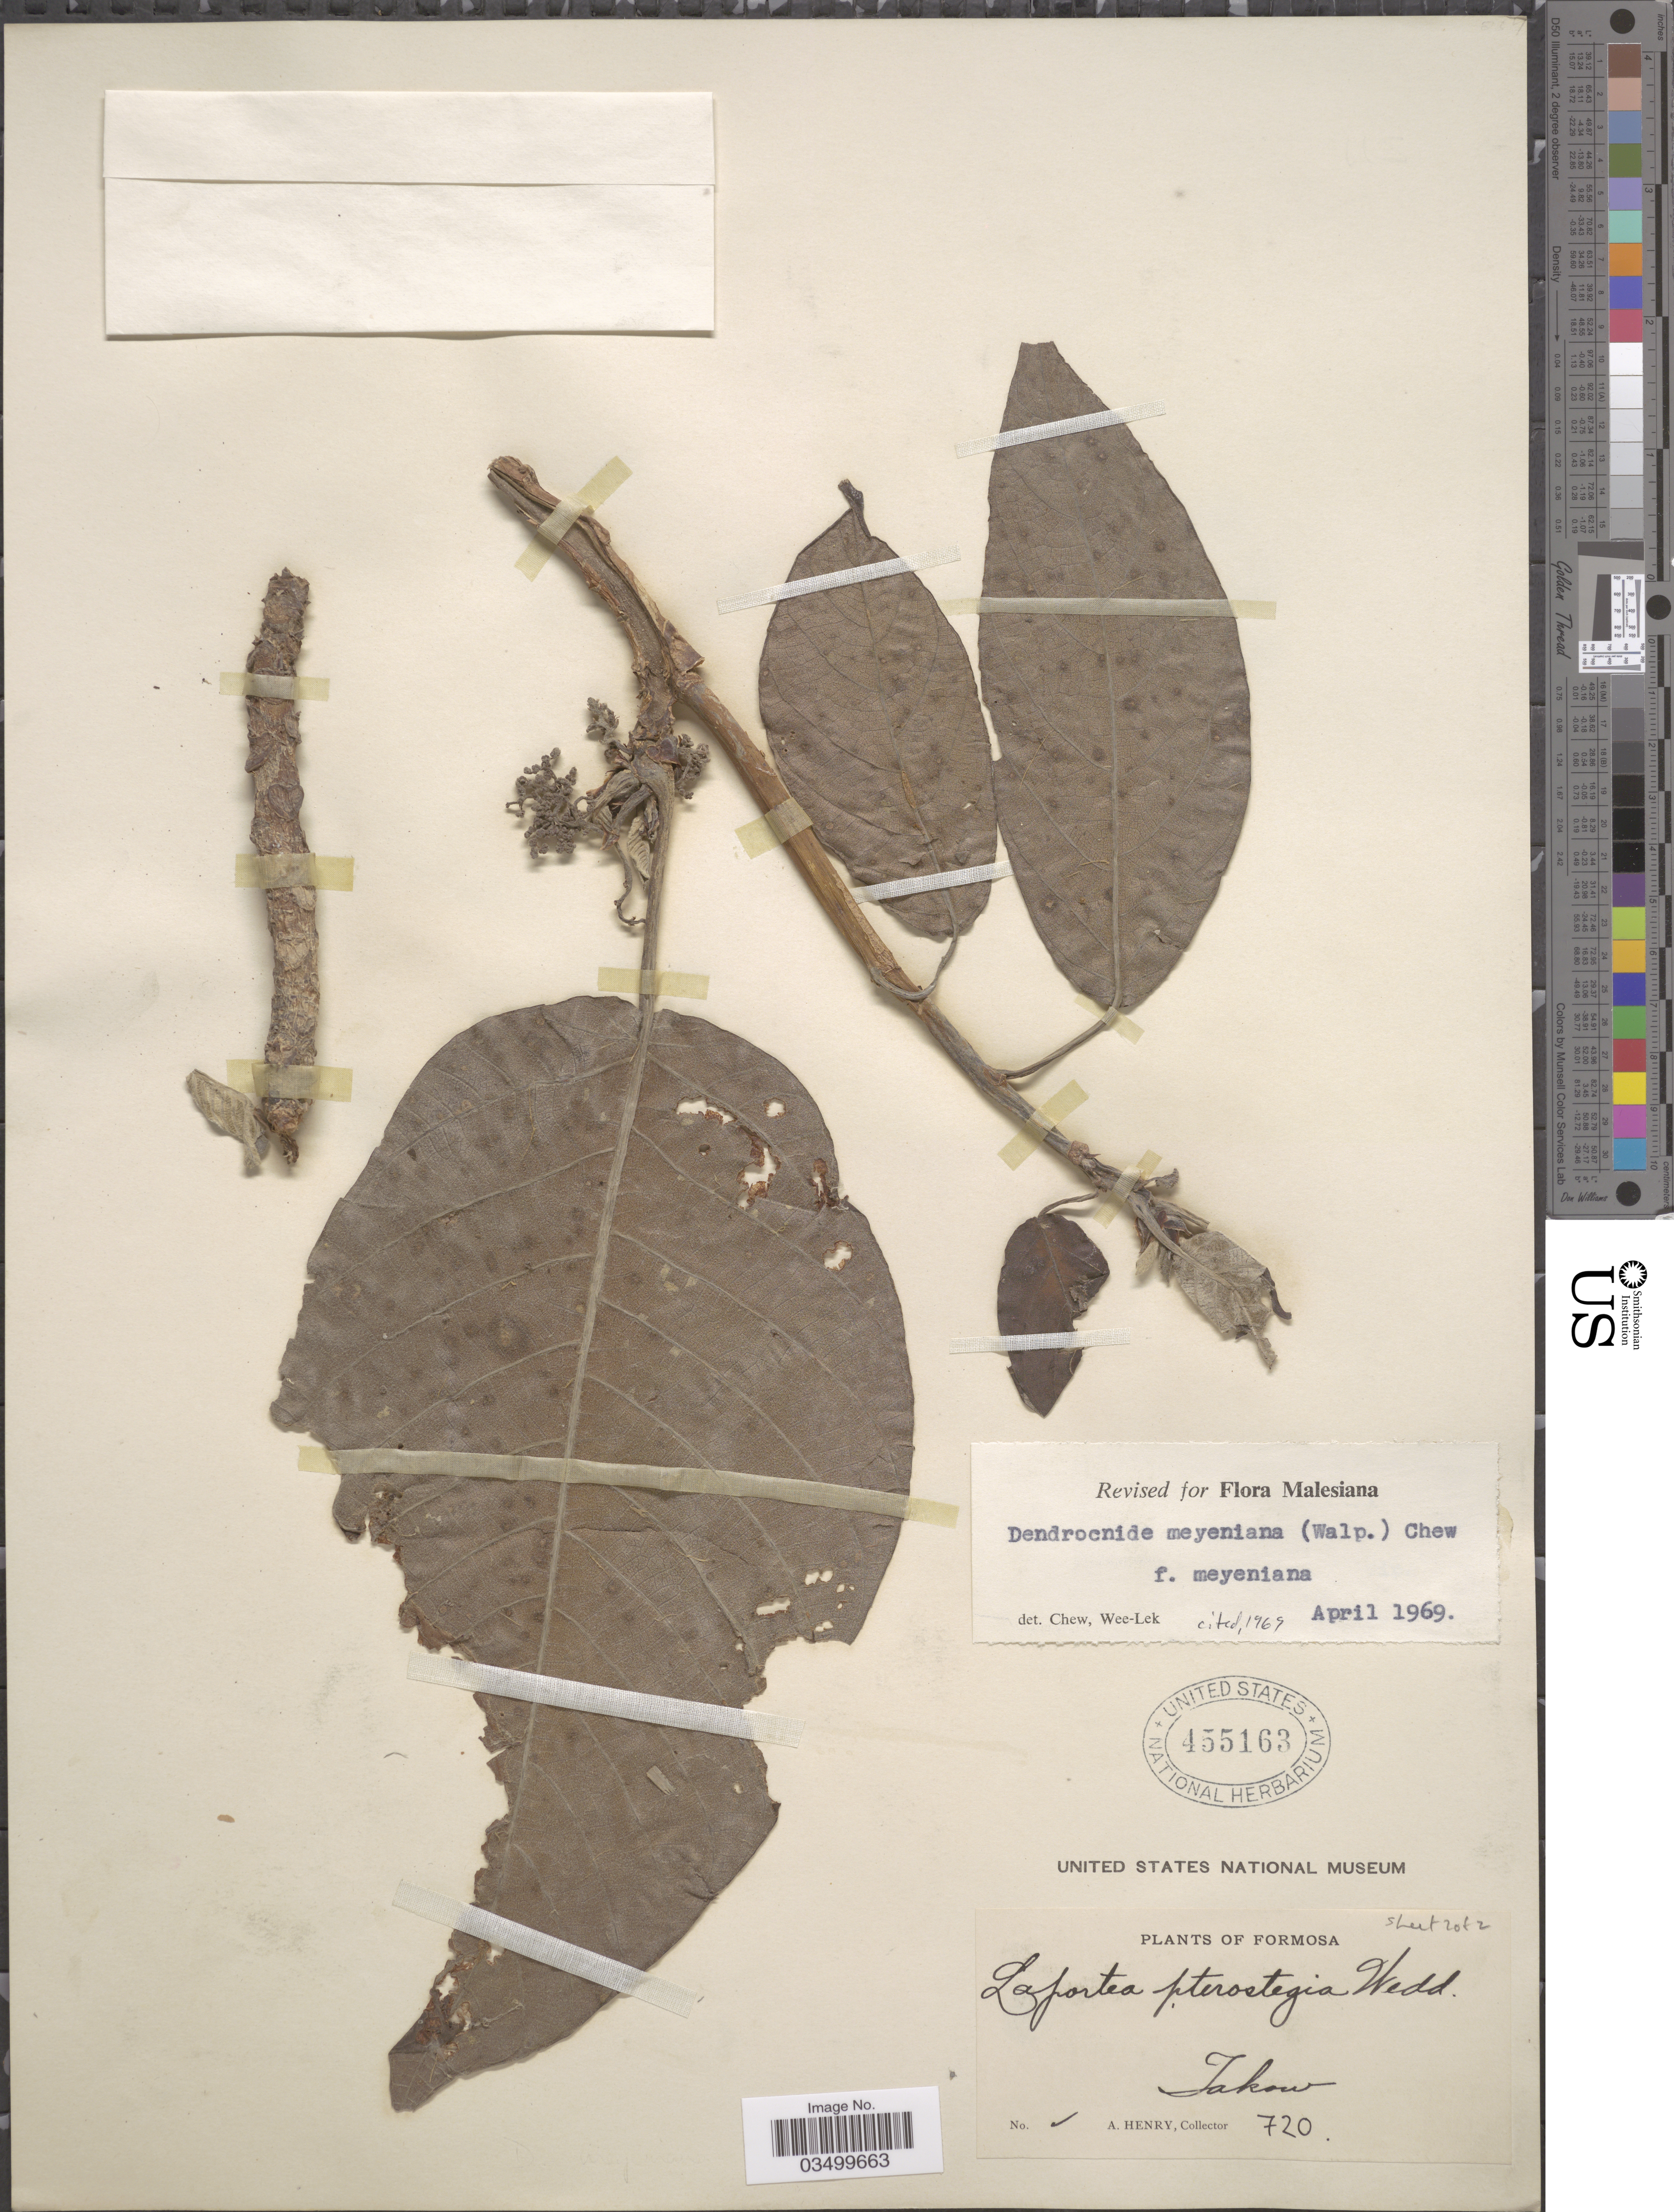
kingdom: Plantae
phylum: Tracheophyta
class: Magnoliopsida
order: Rosales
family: Urticaceae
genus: Dendrocnide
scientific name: Dendrocnide meyeniana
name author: (Walp.) Chew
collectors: A. Henry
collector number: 720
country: Taiwan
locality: Formosa. Takow.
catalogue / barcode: US 455163